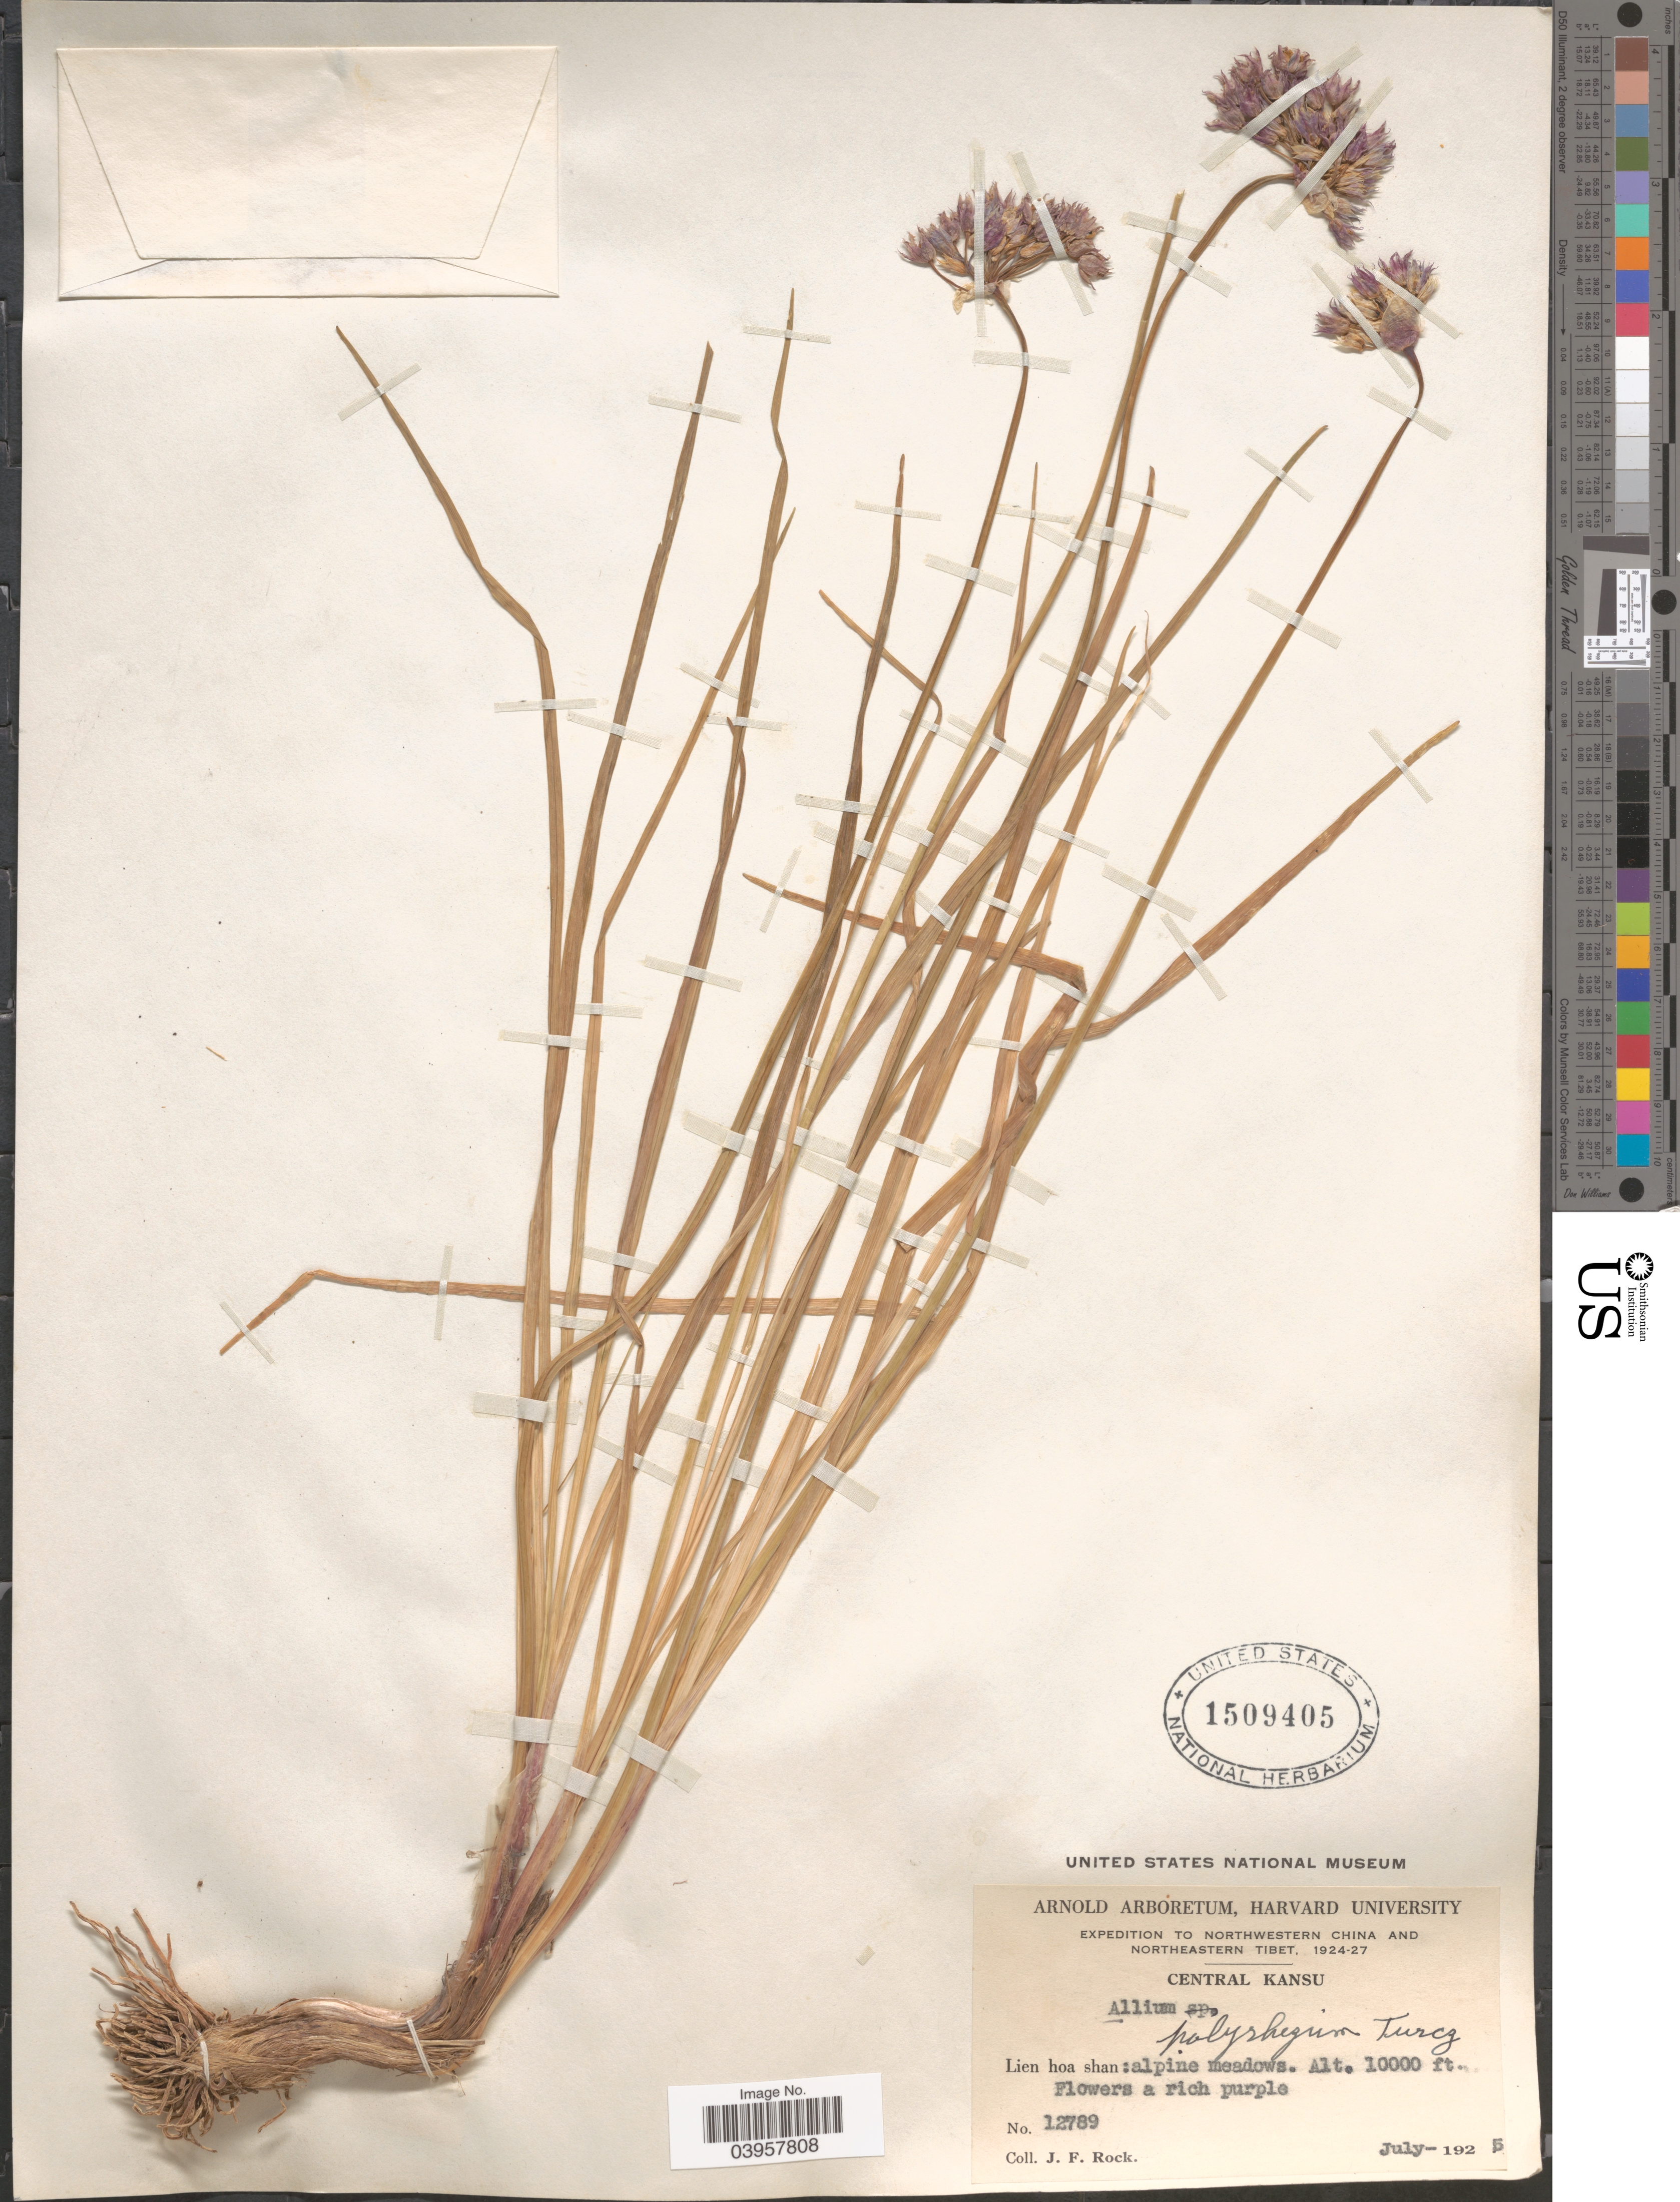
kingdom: Plantae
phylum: Tracheophyta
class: Liliopsida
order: Asparagales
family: Amaryllidaceae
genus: Allium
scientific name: Allium polyrhizum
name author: Turcz. ex Regel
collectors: J. Rock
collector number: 12789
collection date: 1925-07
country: China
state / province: Gansu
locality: Northwestern China. Central Kansu. Lien hoa shan.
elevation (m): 3048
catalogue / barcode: US 1509405